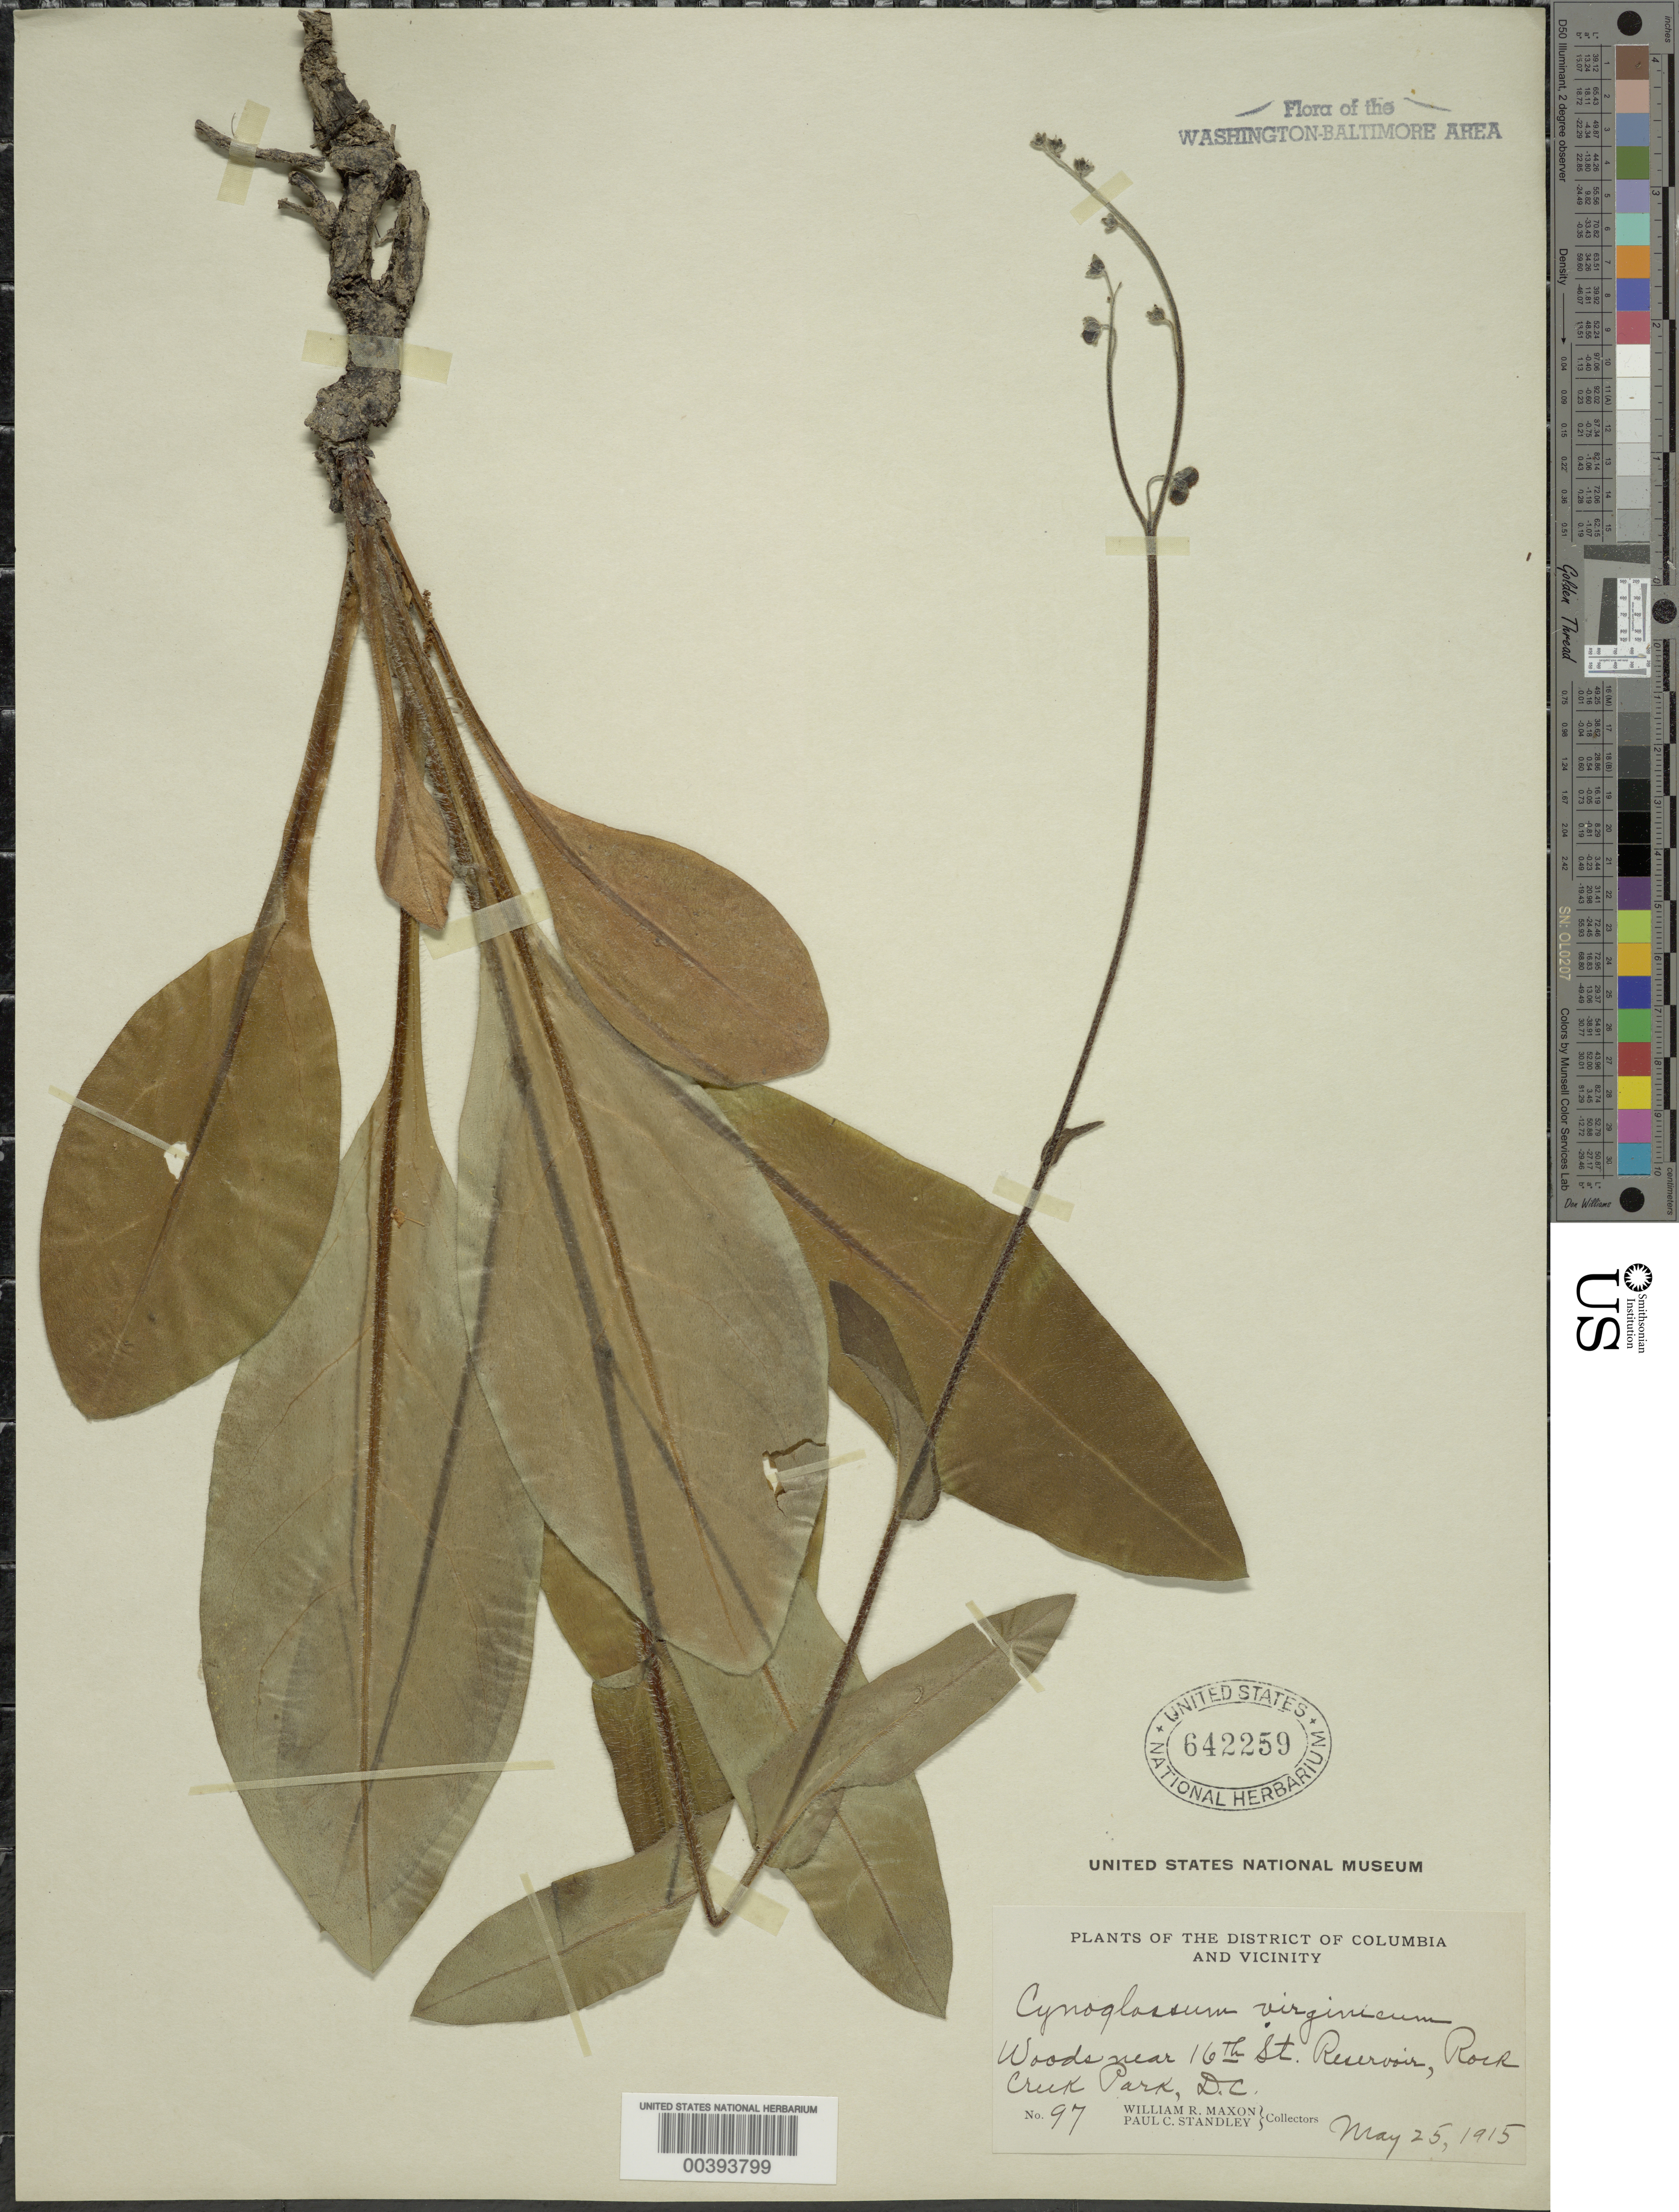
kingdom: Plantae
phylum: Tracheophyta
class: Magnoliopsida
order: Boraginales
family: Boraginaceae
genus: Cynoglossum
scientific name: Cynoglossum virginianum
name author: L.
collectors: W. R. Maxon & P. C. Standley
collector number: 97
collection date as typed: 25 May 1915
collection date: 1915-05-25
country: United States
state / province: District of Columbia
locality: Rock Creek Park near 16th St. Reservoir Rock Creek Park & vicinity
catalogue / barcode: US 642259